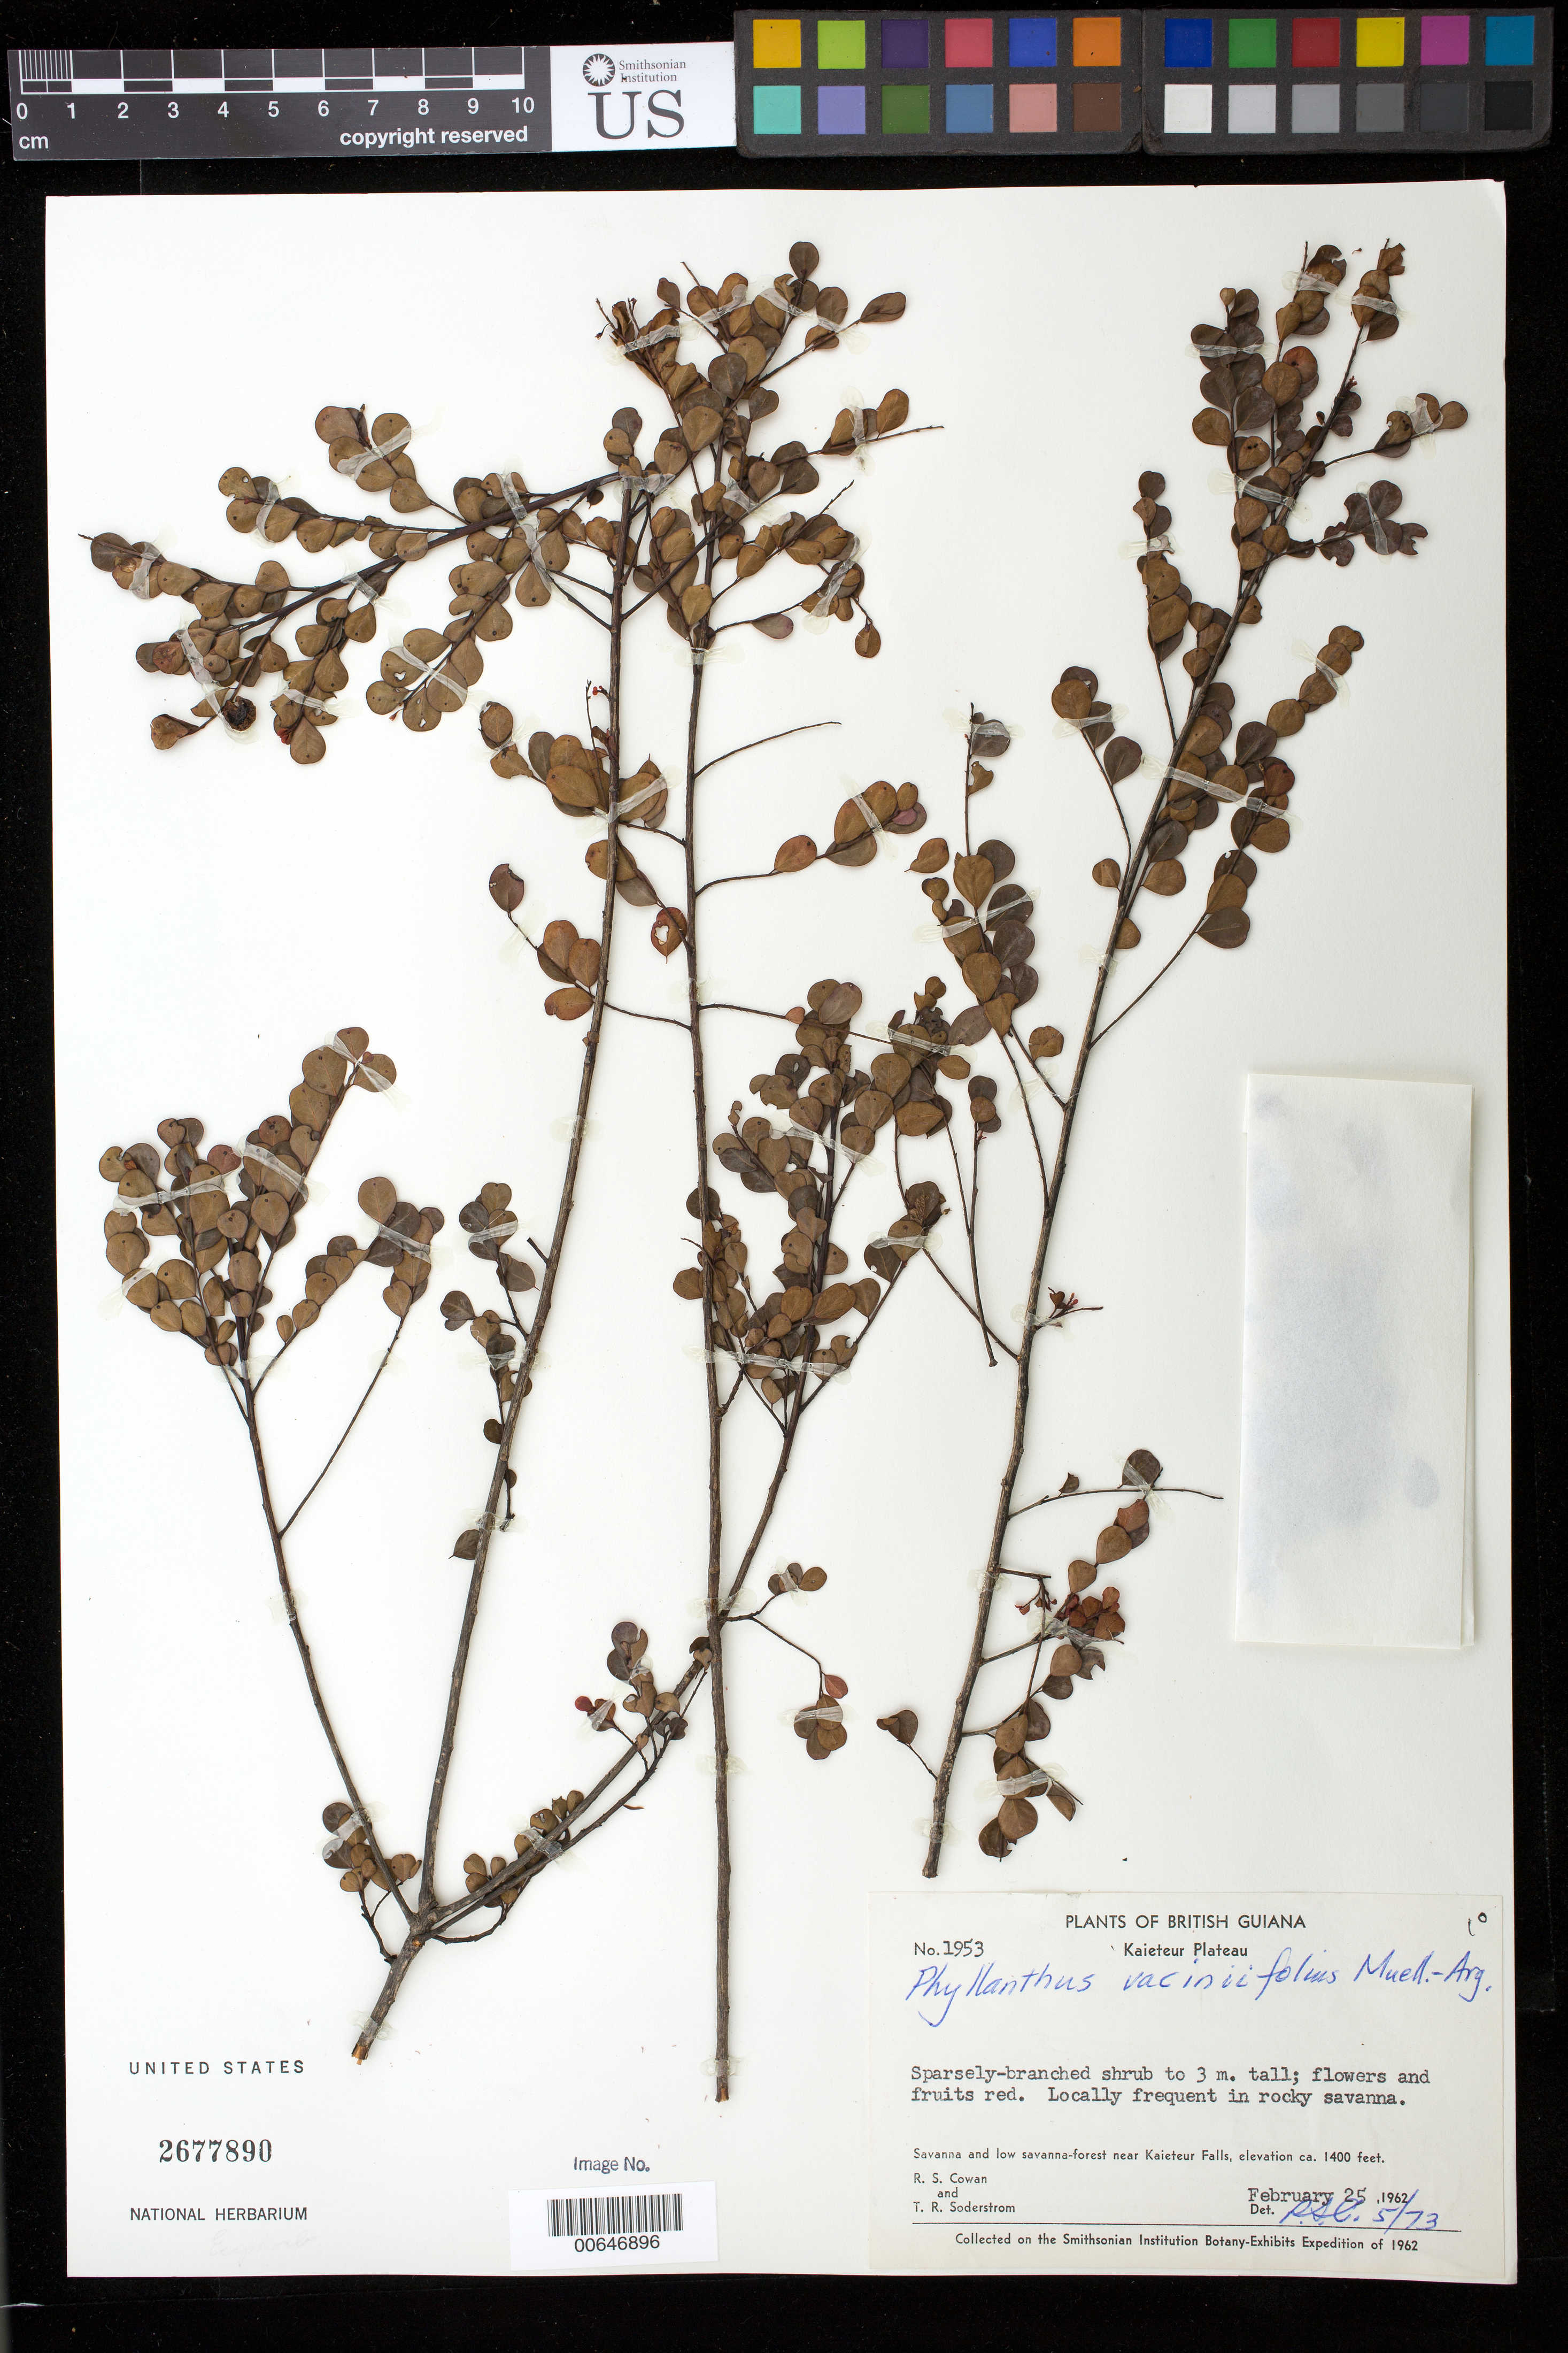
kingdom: Plantae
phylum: Tracheophyta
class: Magnoliopsida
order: Malpighiales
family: Phyllanthaceae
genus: Phyllanthus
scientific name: Phyllanthus vacciniifolius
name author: (Müll. Arg.) Müll. Arg.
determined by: Cowan, R. S.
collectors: R. S. Cowan & T. R. Soderstrom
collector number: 1953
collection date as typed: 25-Feb-62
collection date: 1962-02-25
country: Guyana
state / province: Potaro-Siparuni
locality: Kaieteur Savanna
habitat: Savanna and low savanna forest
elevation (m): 427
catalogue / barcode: US 2677890